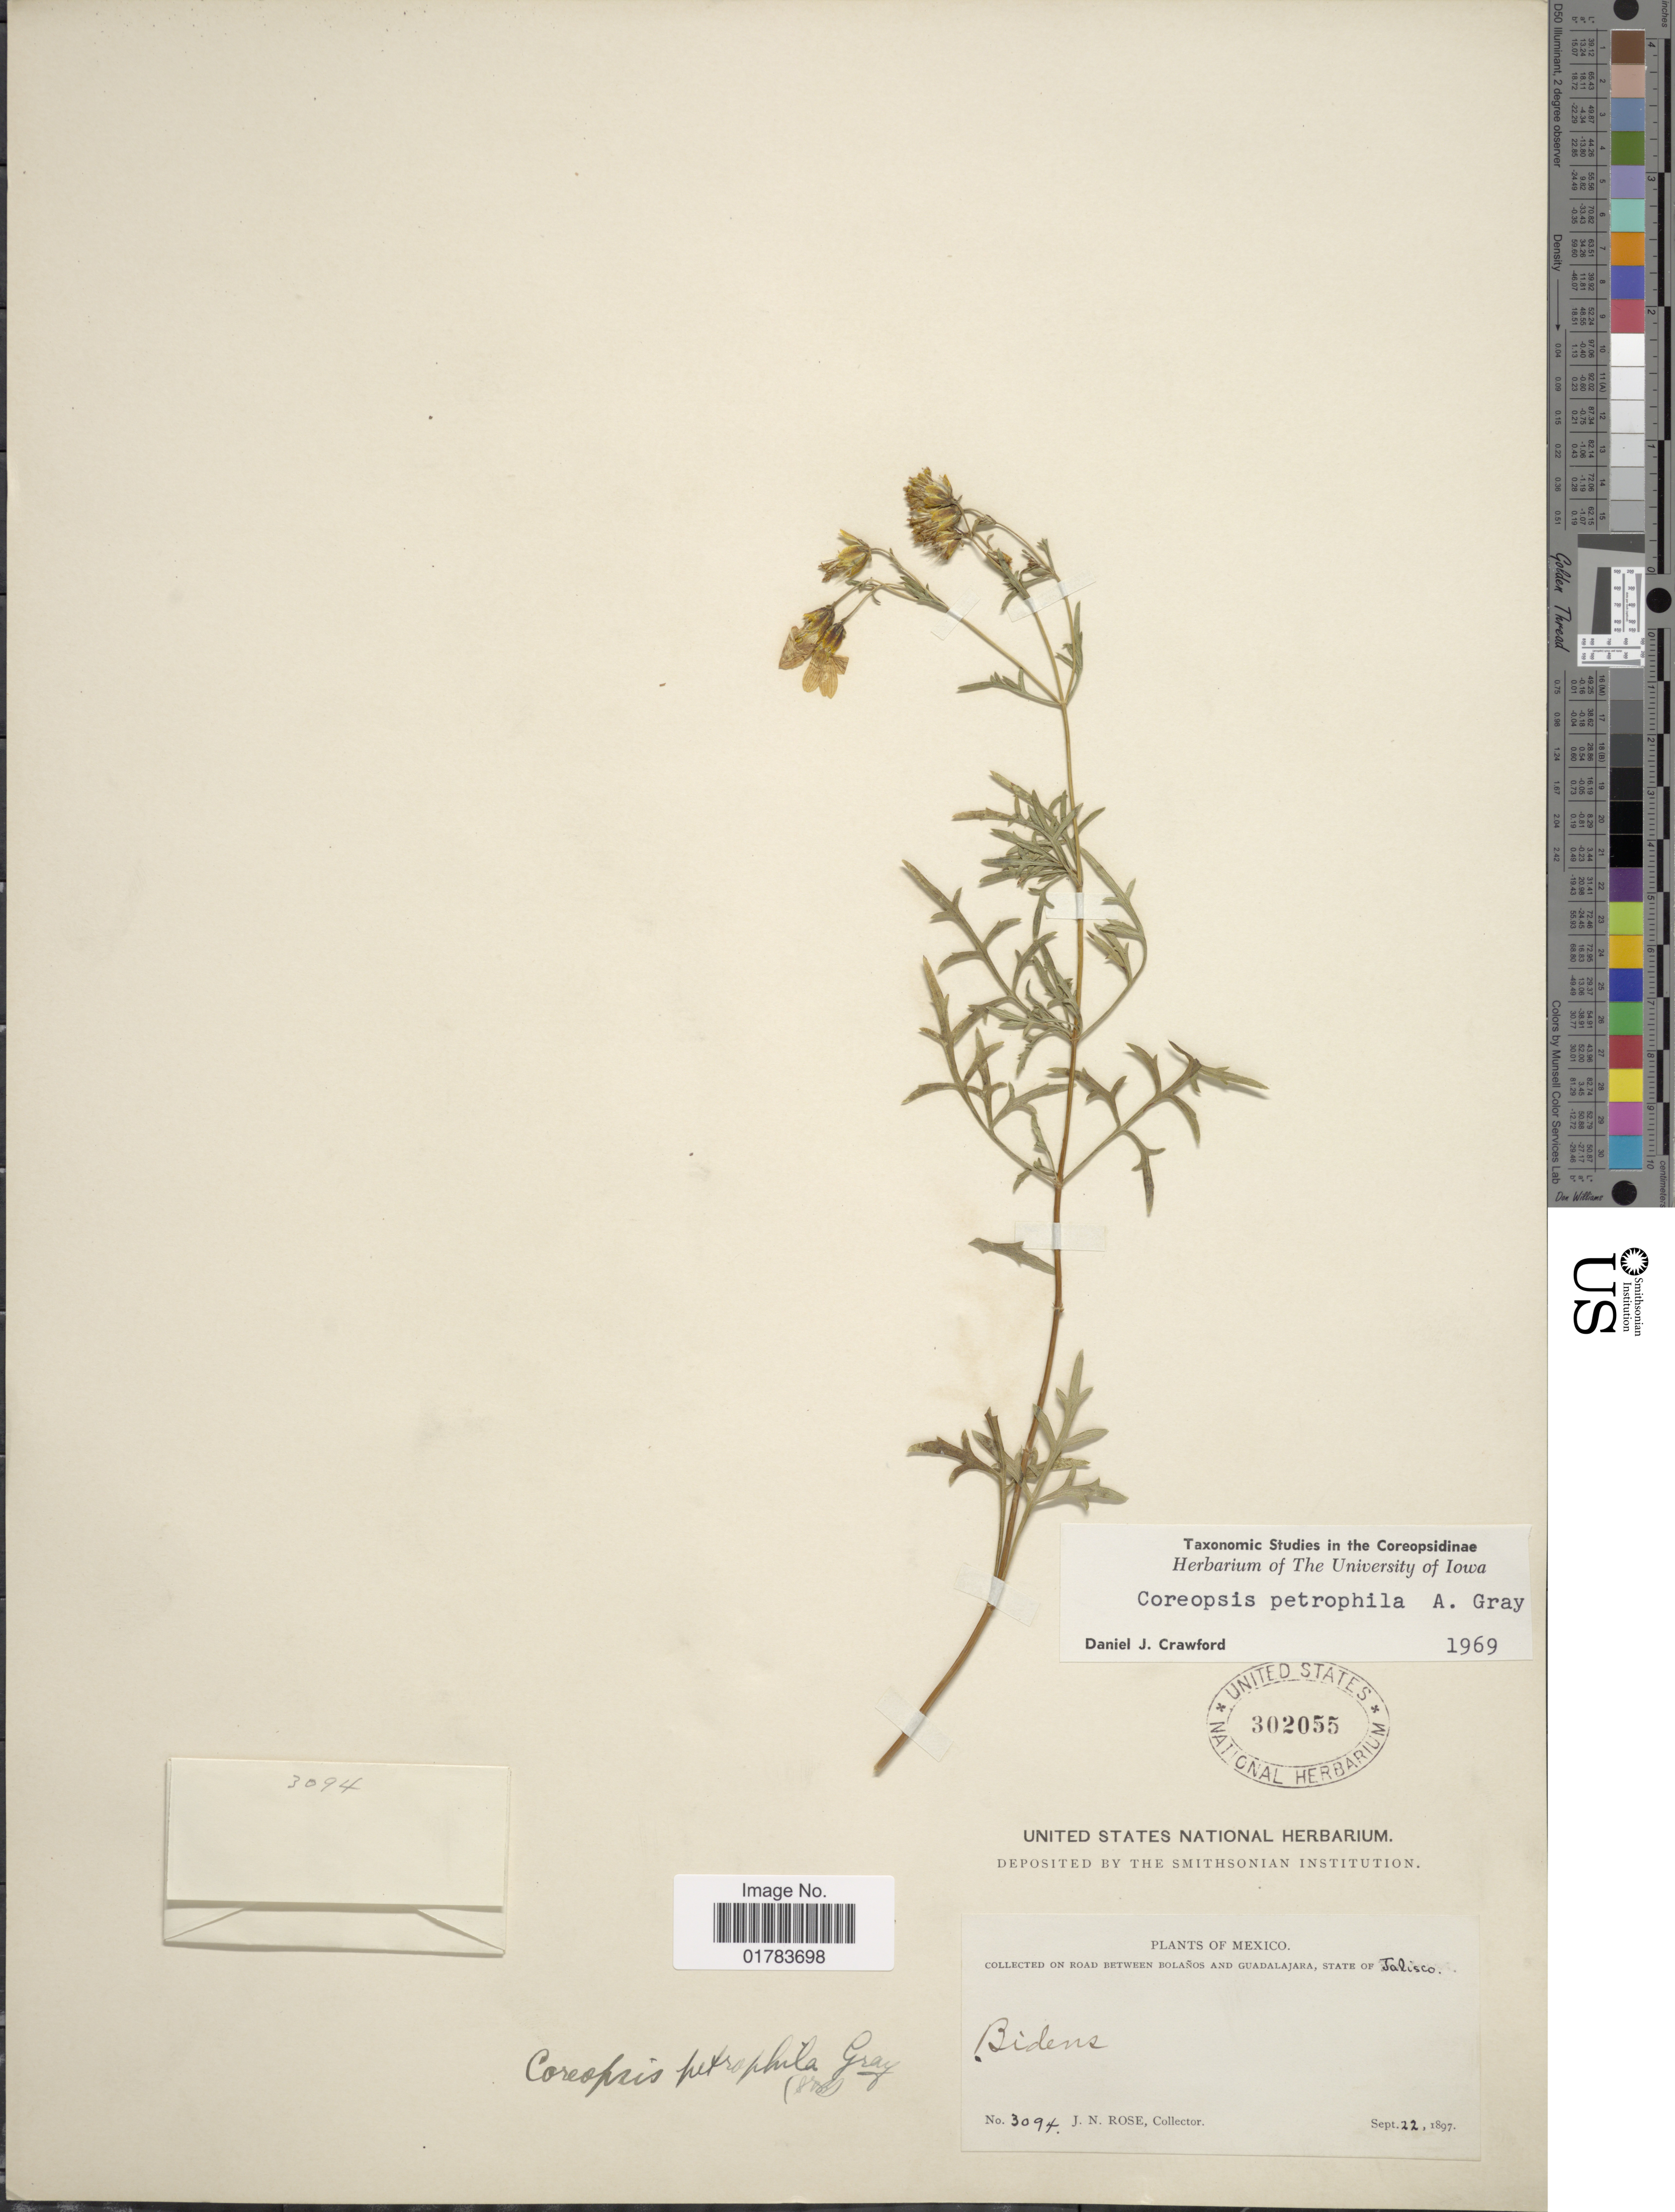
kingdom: Plantae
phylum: Tracheophyta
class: Magnoliopsida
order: Asterales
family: Asteraceae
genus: Coreopsis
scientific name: Coreopsis petrophila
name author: A. Gray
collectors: J. N. Rose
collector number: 3094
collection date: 1897-09-22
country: Mexico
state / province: Jalisco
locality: Road between Bolanos and Guadalajara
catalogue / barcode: US 302055